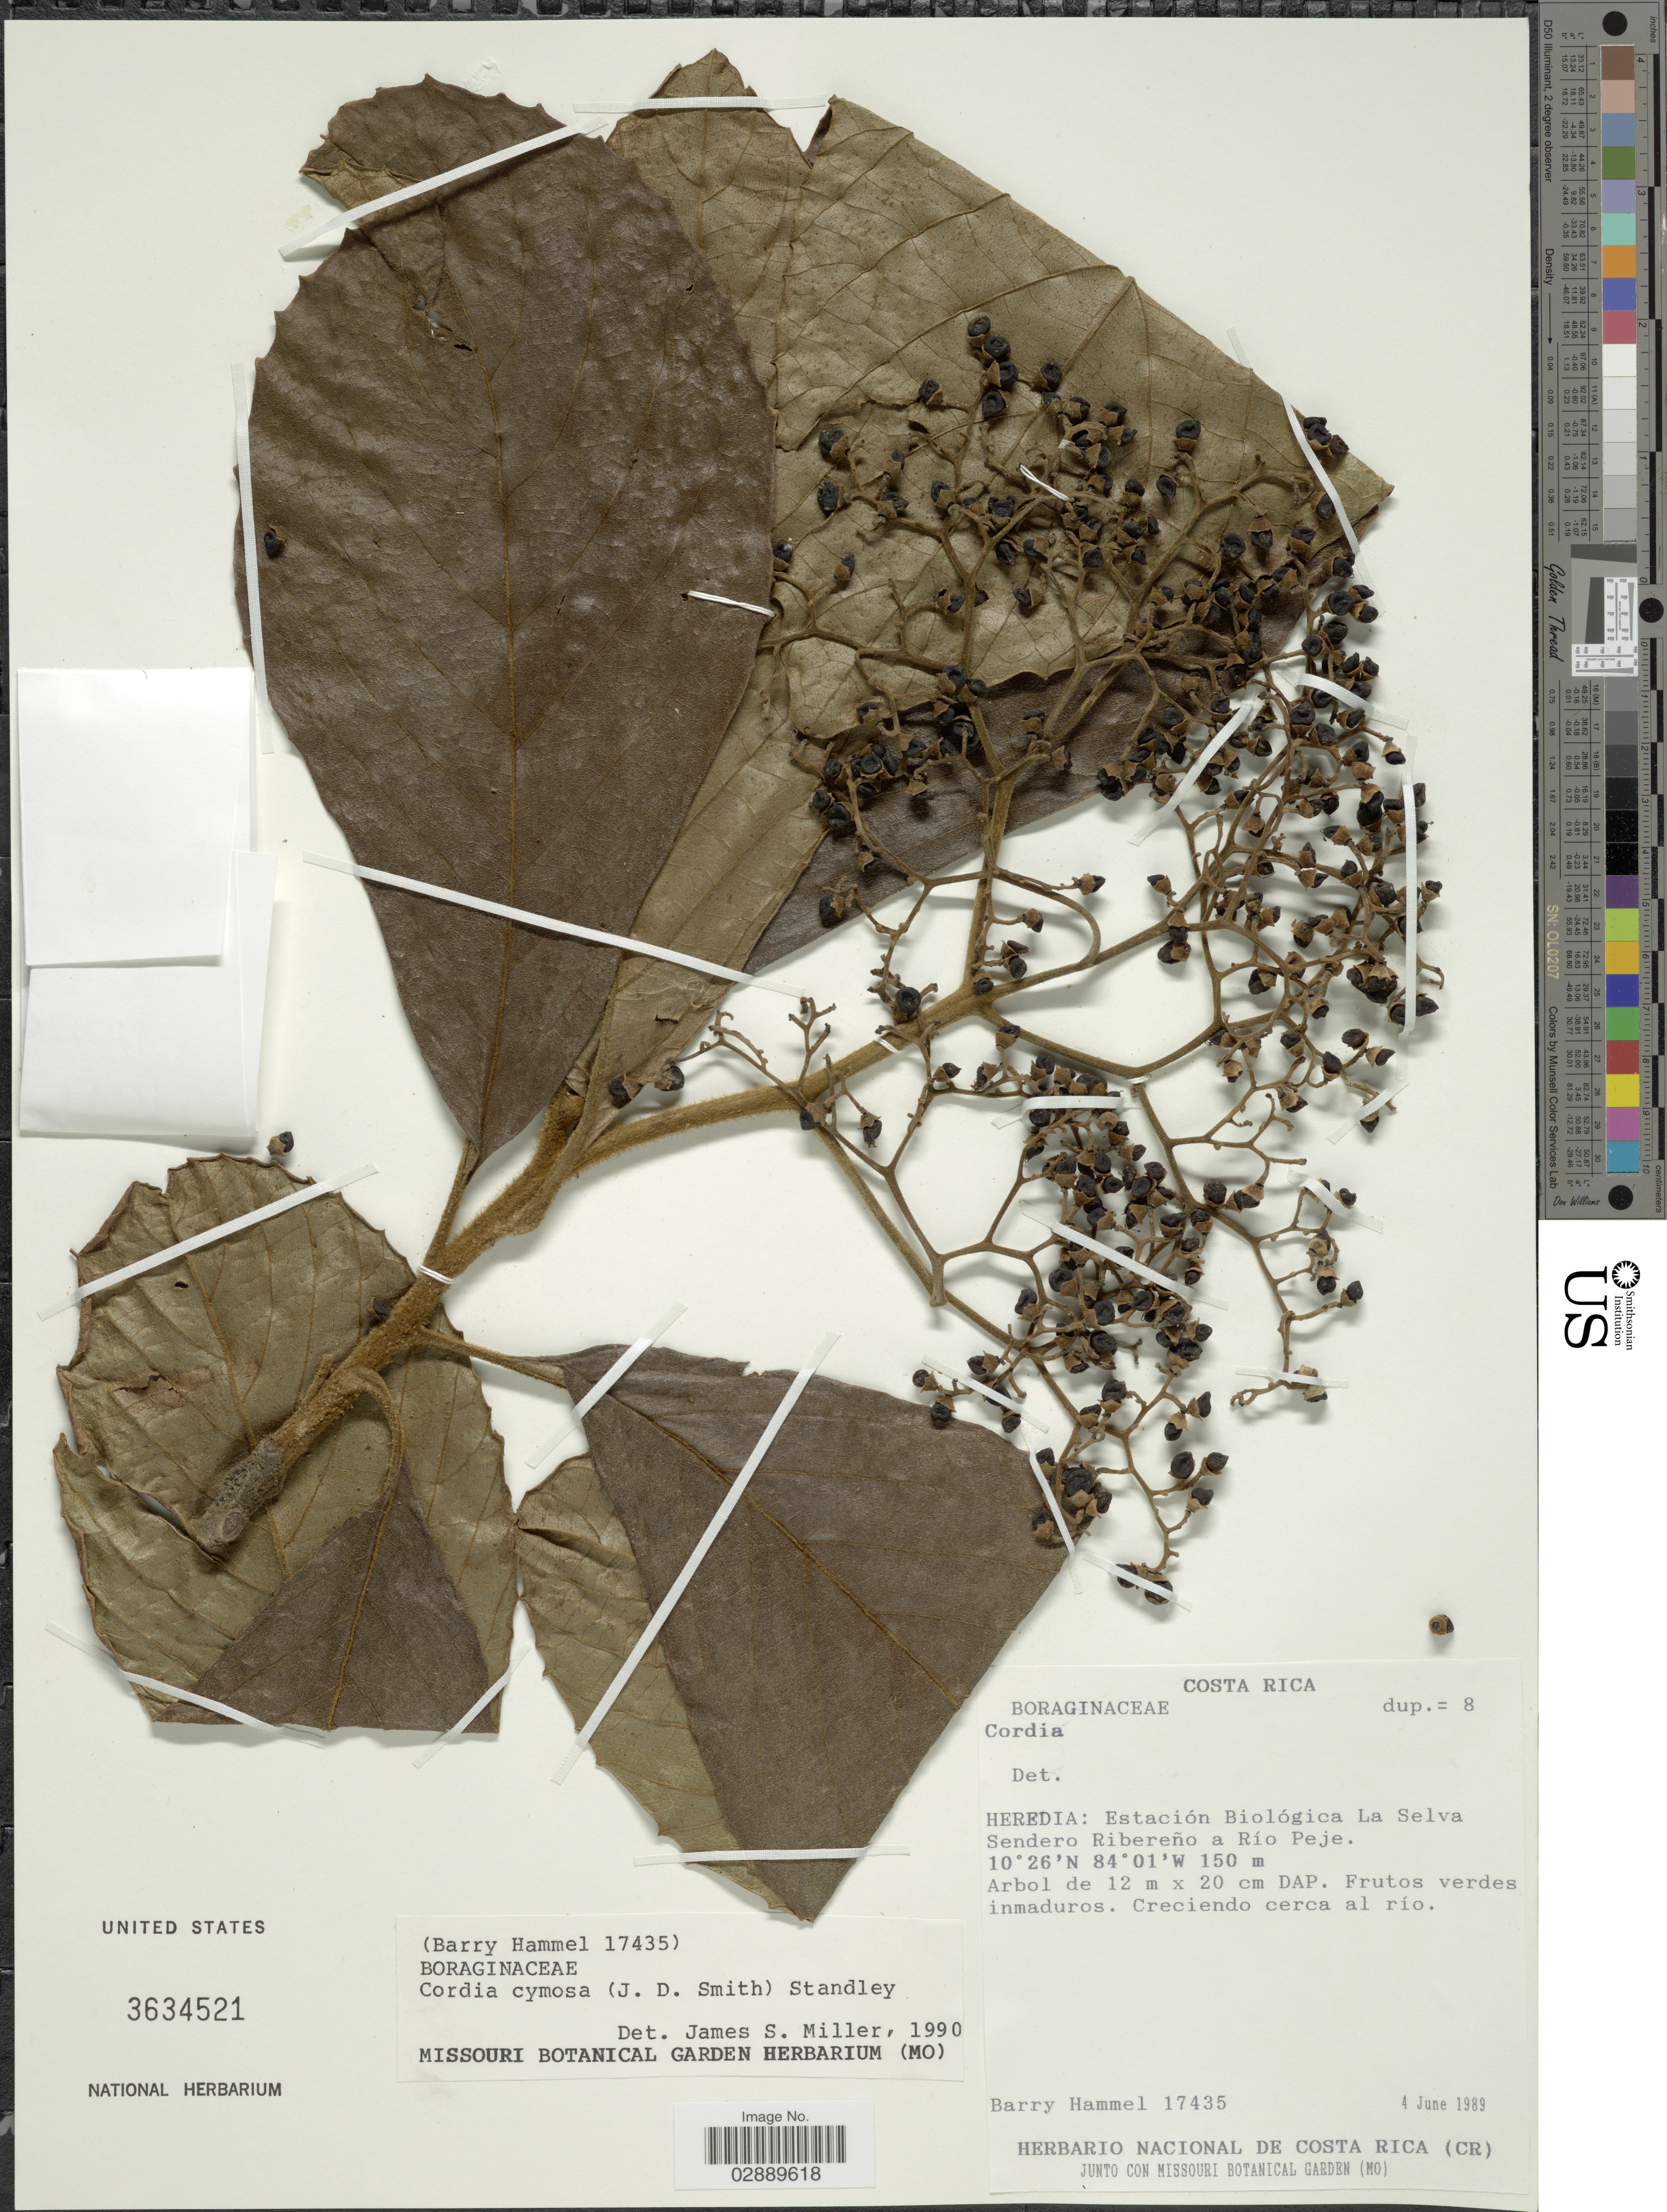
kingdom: Plantae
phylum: Tracheophyta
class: Magnoliopsida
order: Boraginales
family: Cordiaceae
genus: Cordia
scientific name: Cordia cymosa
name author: (Donn. Sm.) Standl.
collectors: B. Hammel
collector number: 17435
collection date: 1989-06-04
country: Costa Rica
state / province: Heredia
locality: Estación Biológica La Selva Sendero Ribereño a Río Peje.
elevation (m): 150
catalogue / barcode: US 3634521